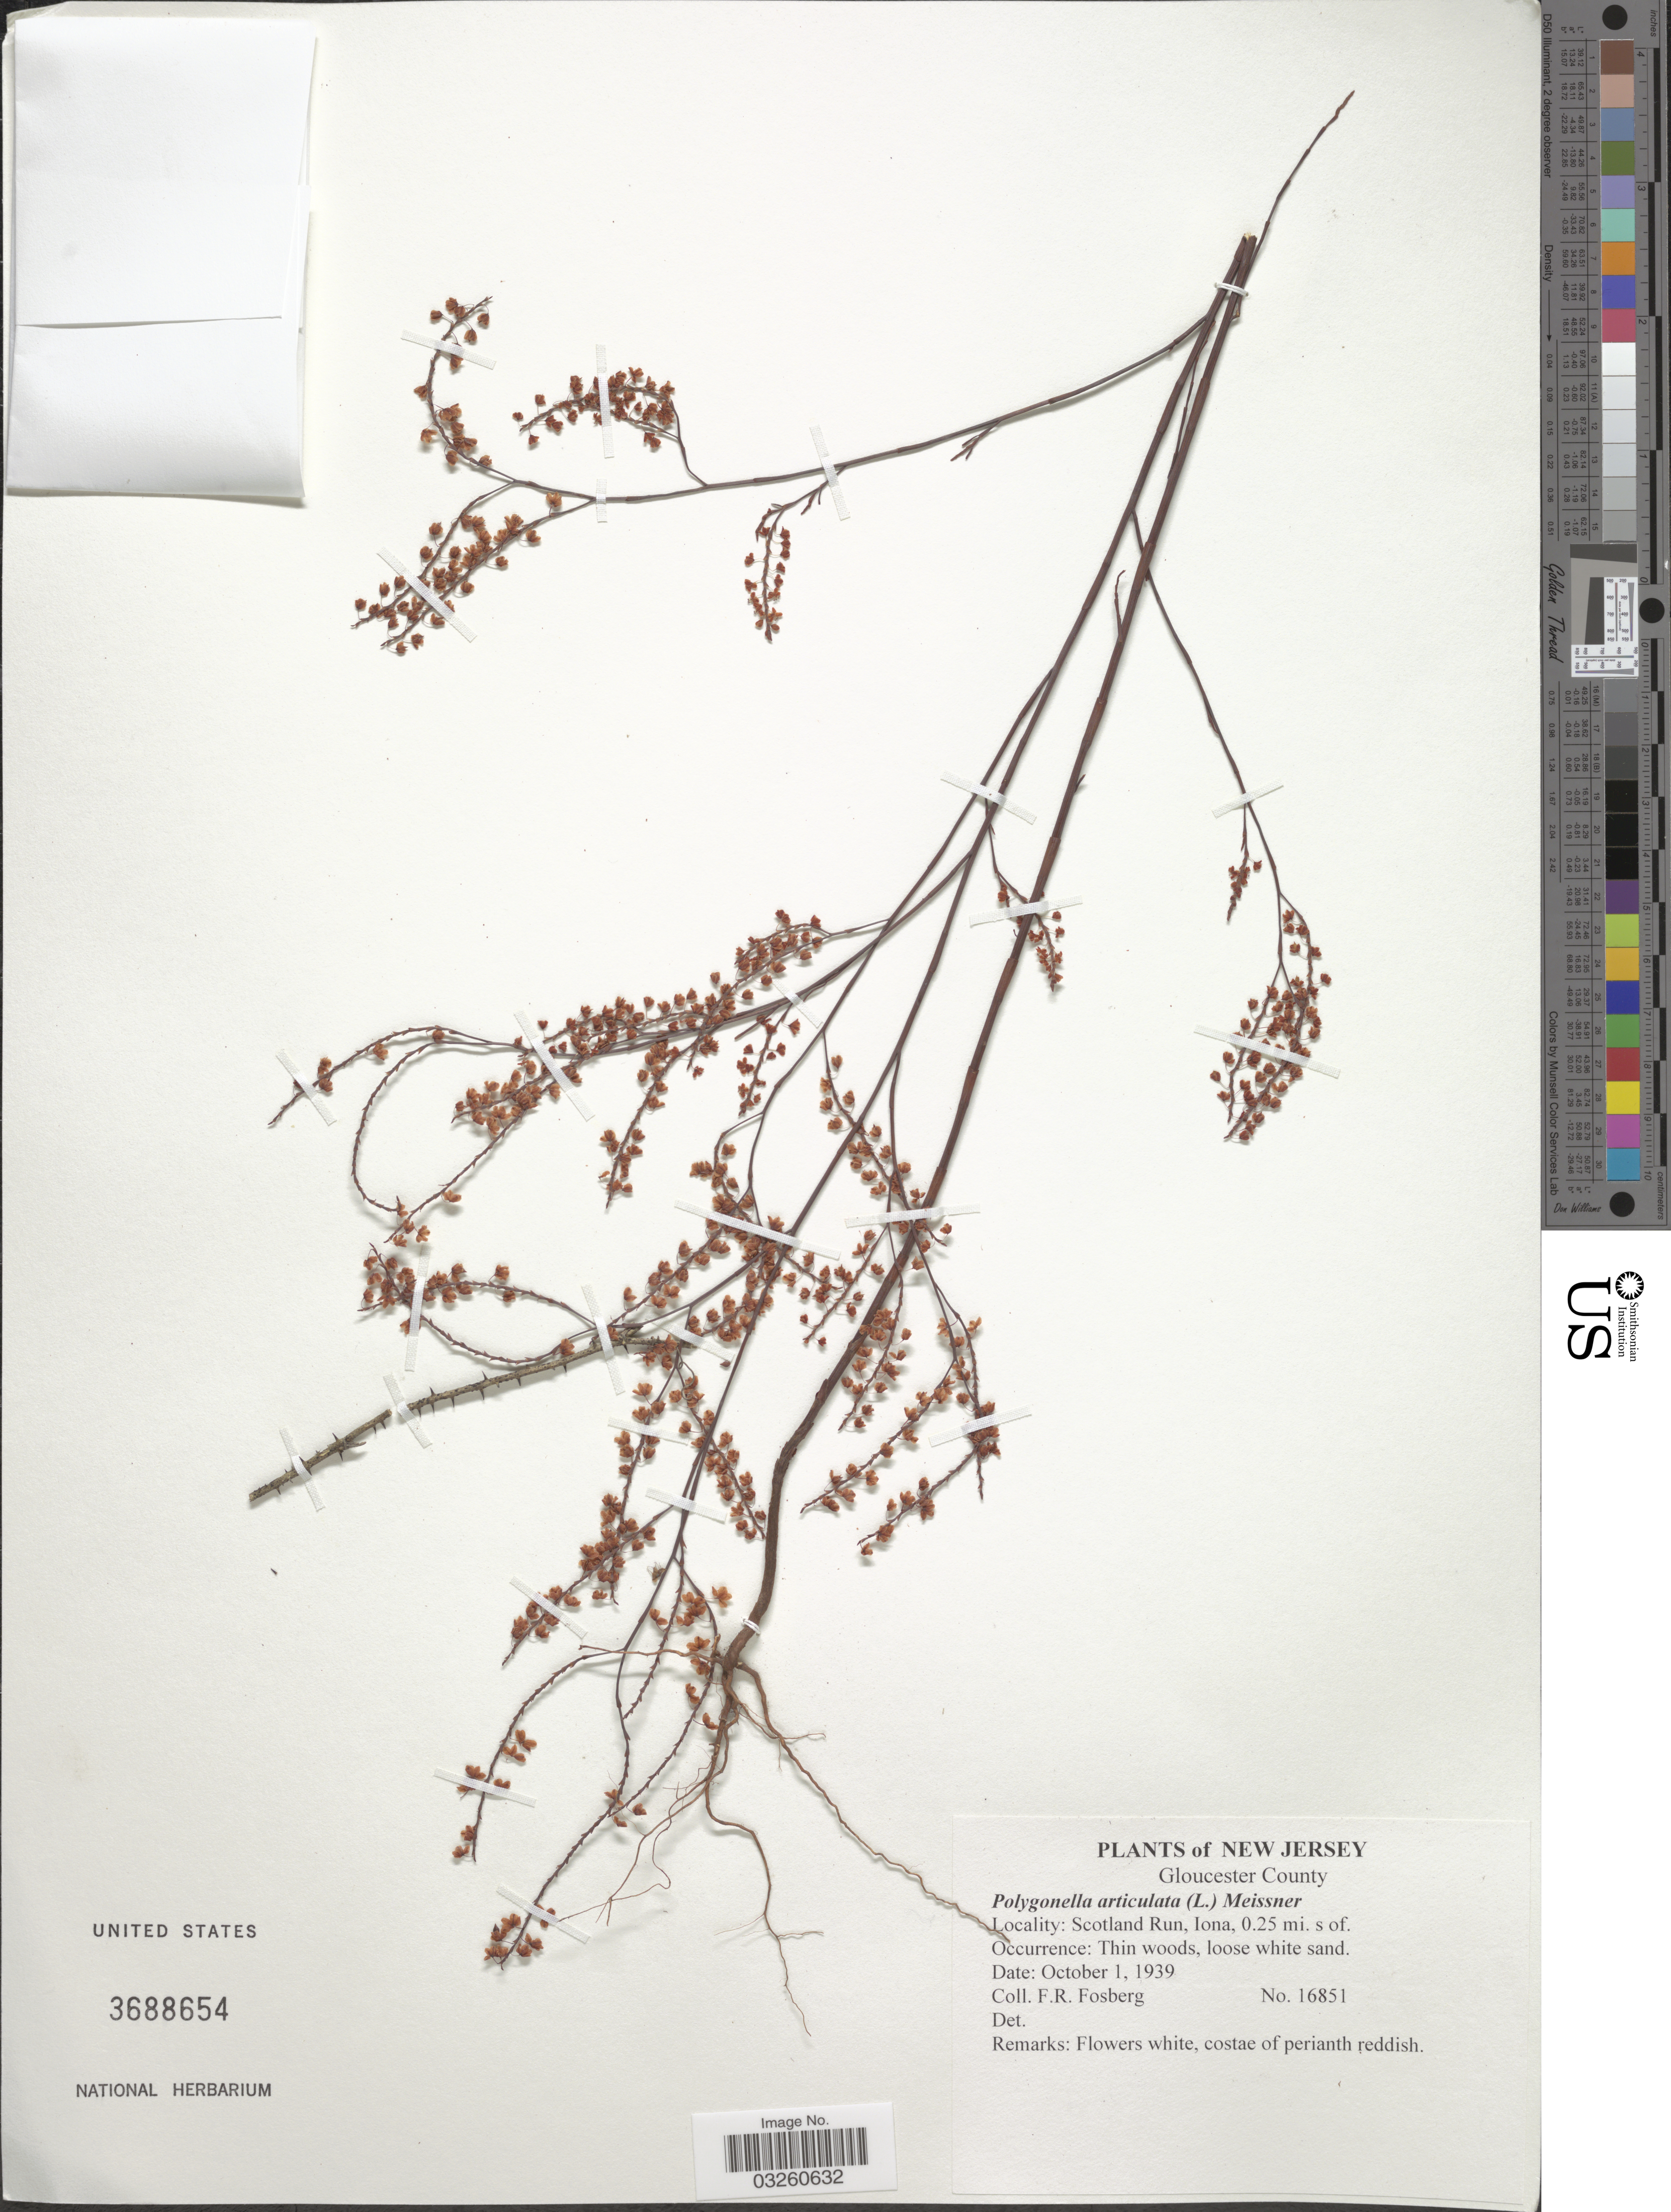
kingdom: Plantae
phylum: Tracheophyta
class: Magnoliopsida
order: Caryophyllales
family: Polygonaceae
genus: Polygonella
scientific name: Polygonella articulata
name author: (L.) Meisn.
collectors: F. R. Fosberg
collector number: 16851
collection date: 1939-10-01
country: United States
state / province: New Jersey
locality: Gloucester County. Scotland Run, Iona, 0.25 mi. s. of.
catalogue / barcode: US 3688654